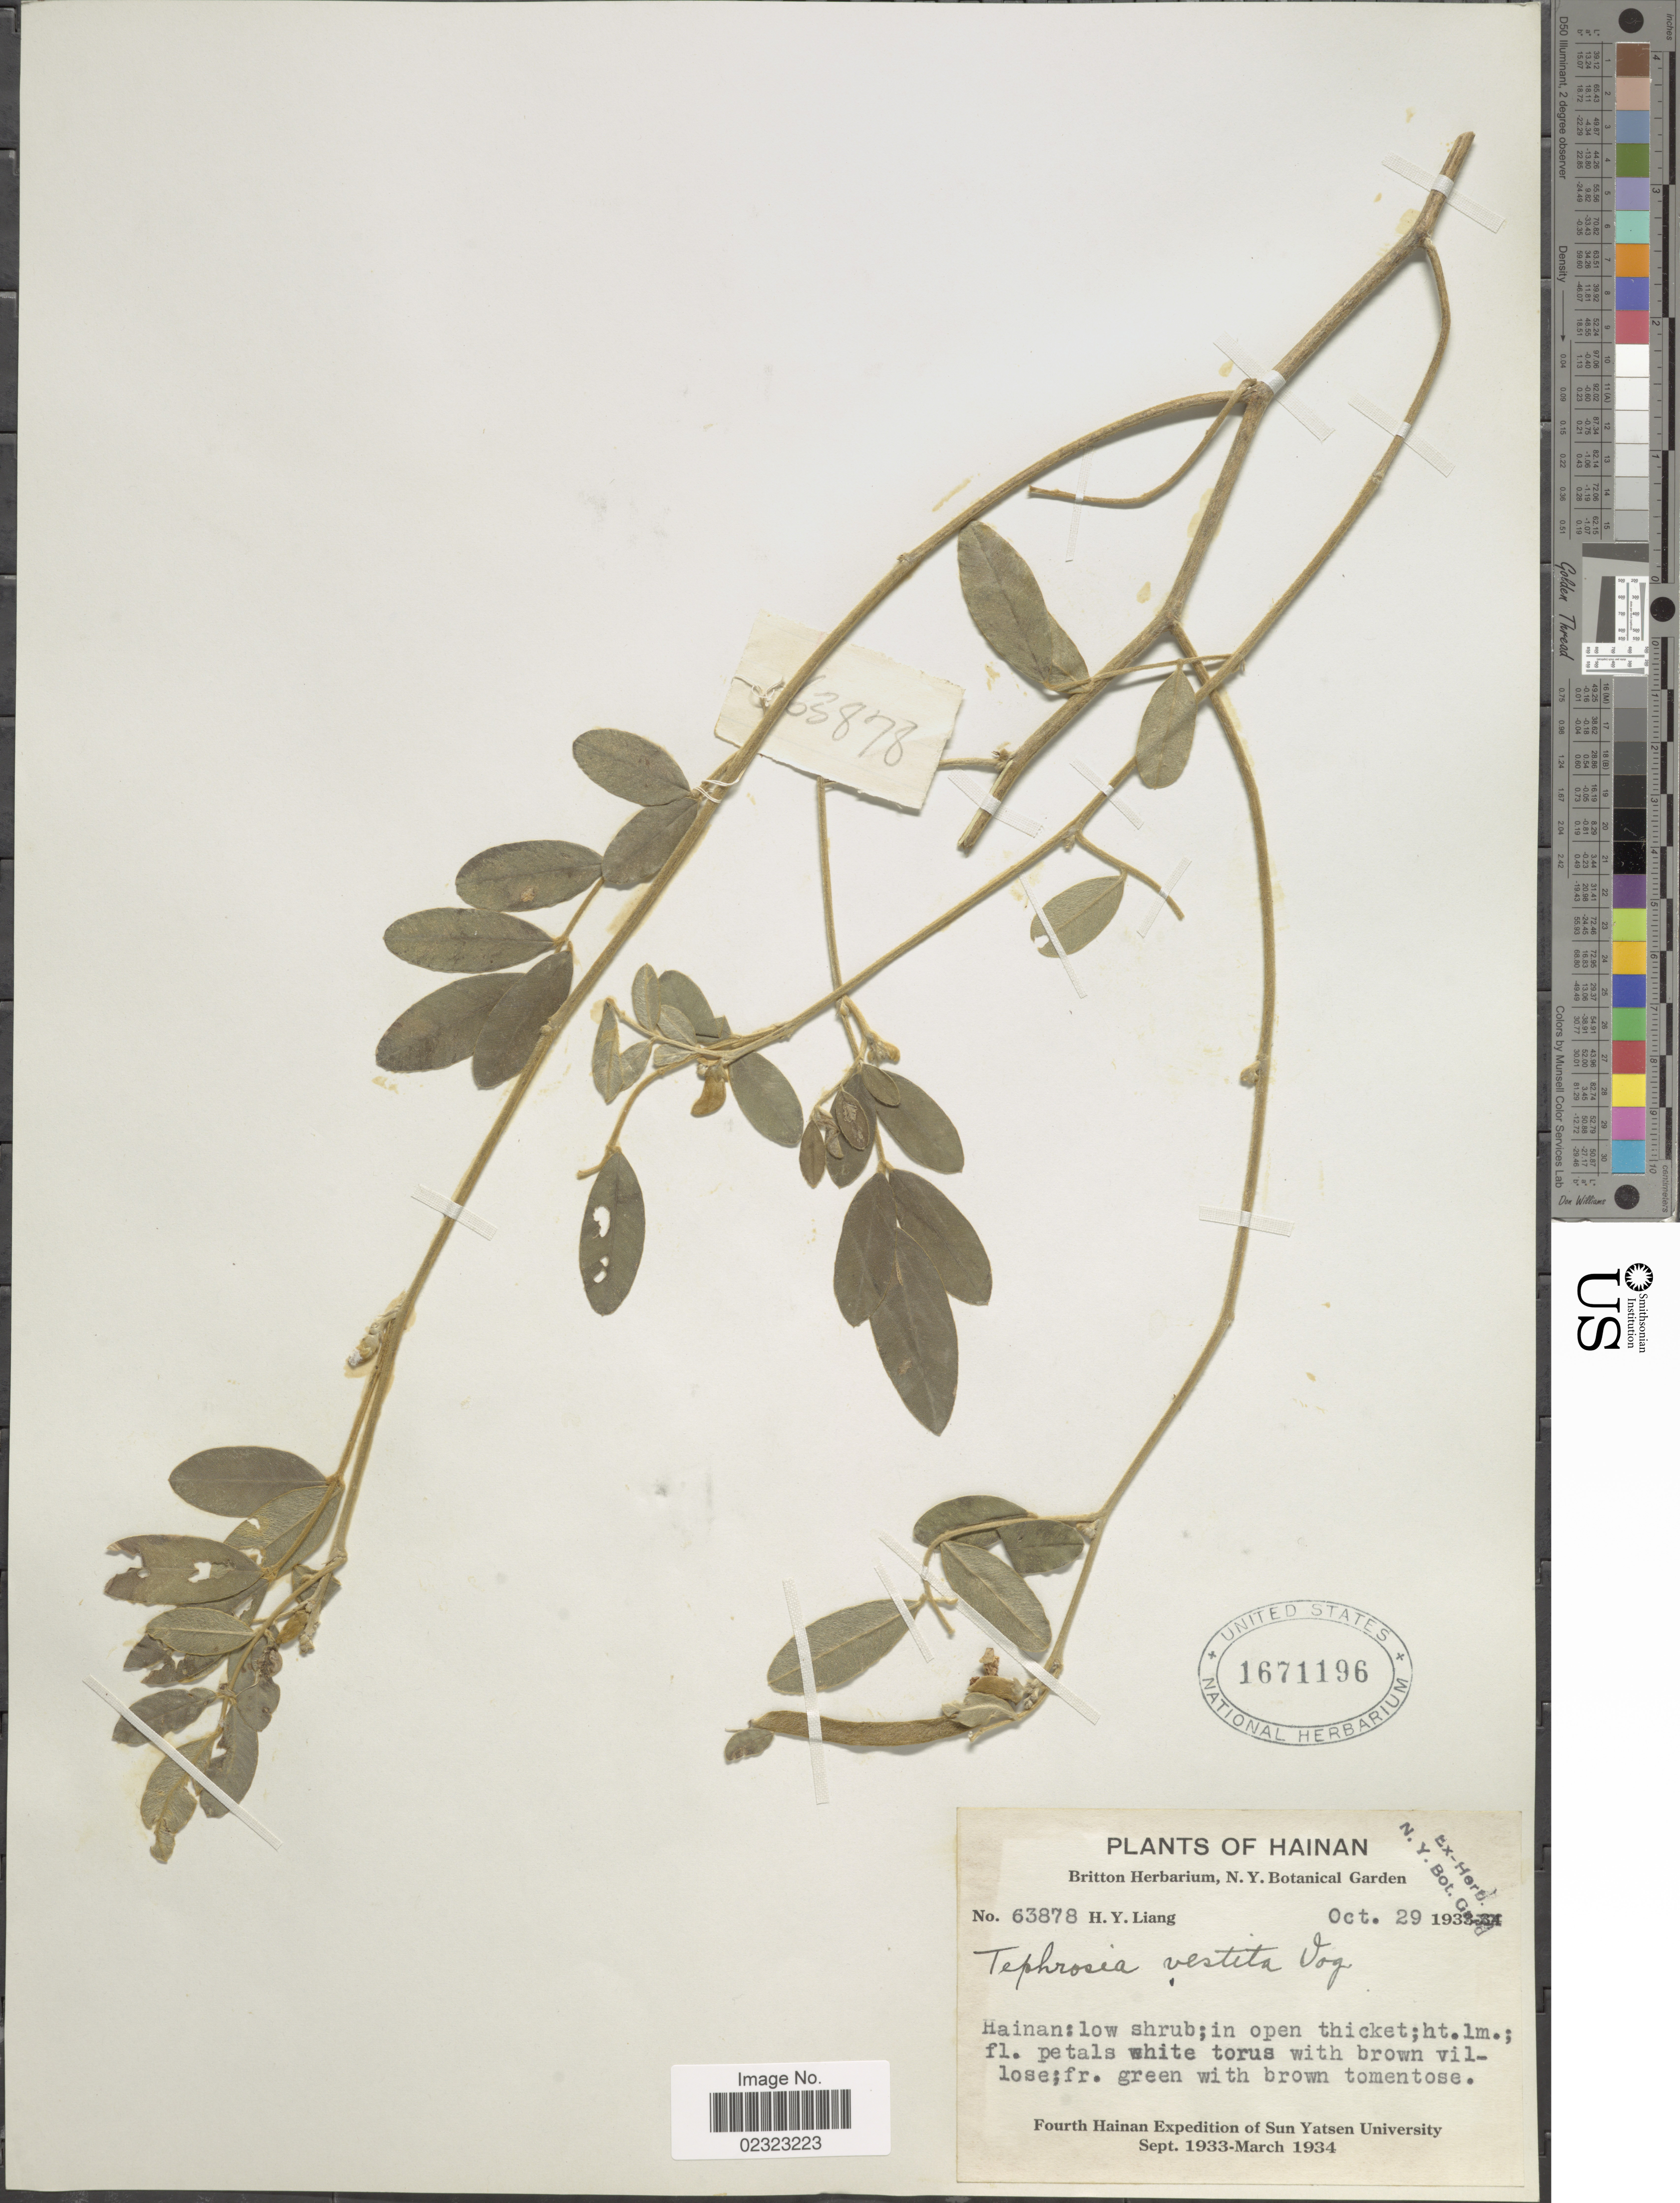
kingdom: Plantae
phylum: Tracheophyta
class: Magnoliopsida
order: Fabales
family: Fabaceae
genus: Tephrosia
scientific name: Tephrosia vestita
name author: Vogel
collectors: H. Y. Liang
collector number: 63878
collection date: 1933-10-29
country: China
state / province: Hainan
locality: In open thicket.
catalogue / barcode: US 1671196